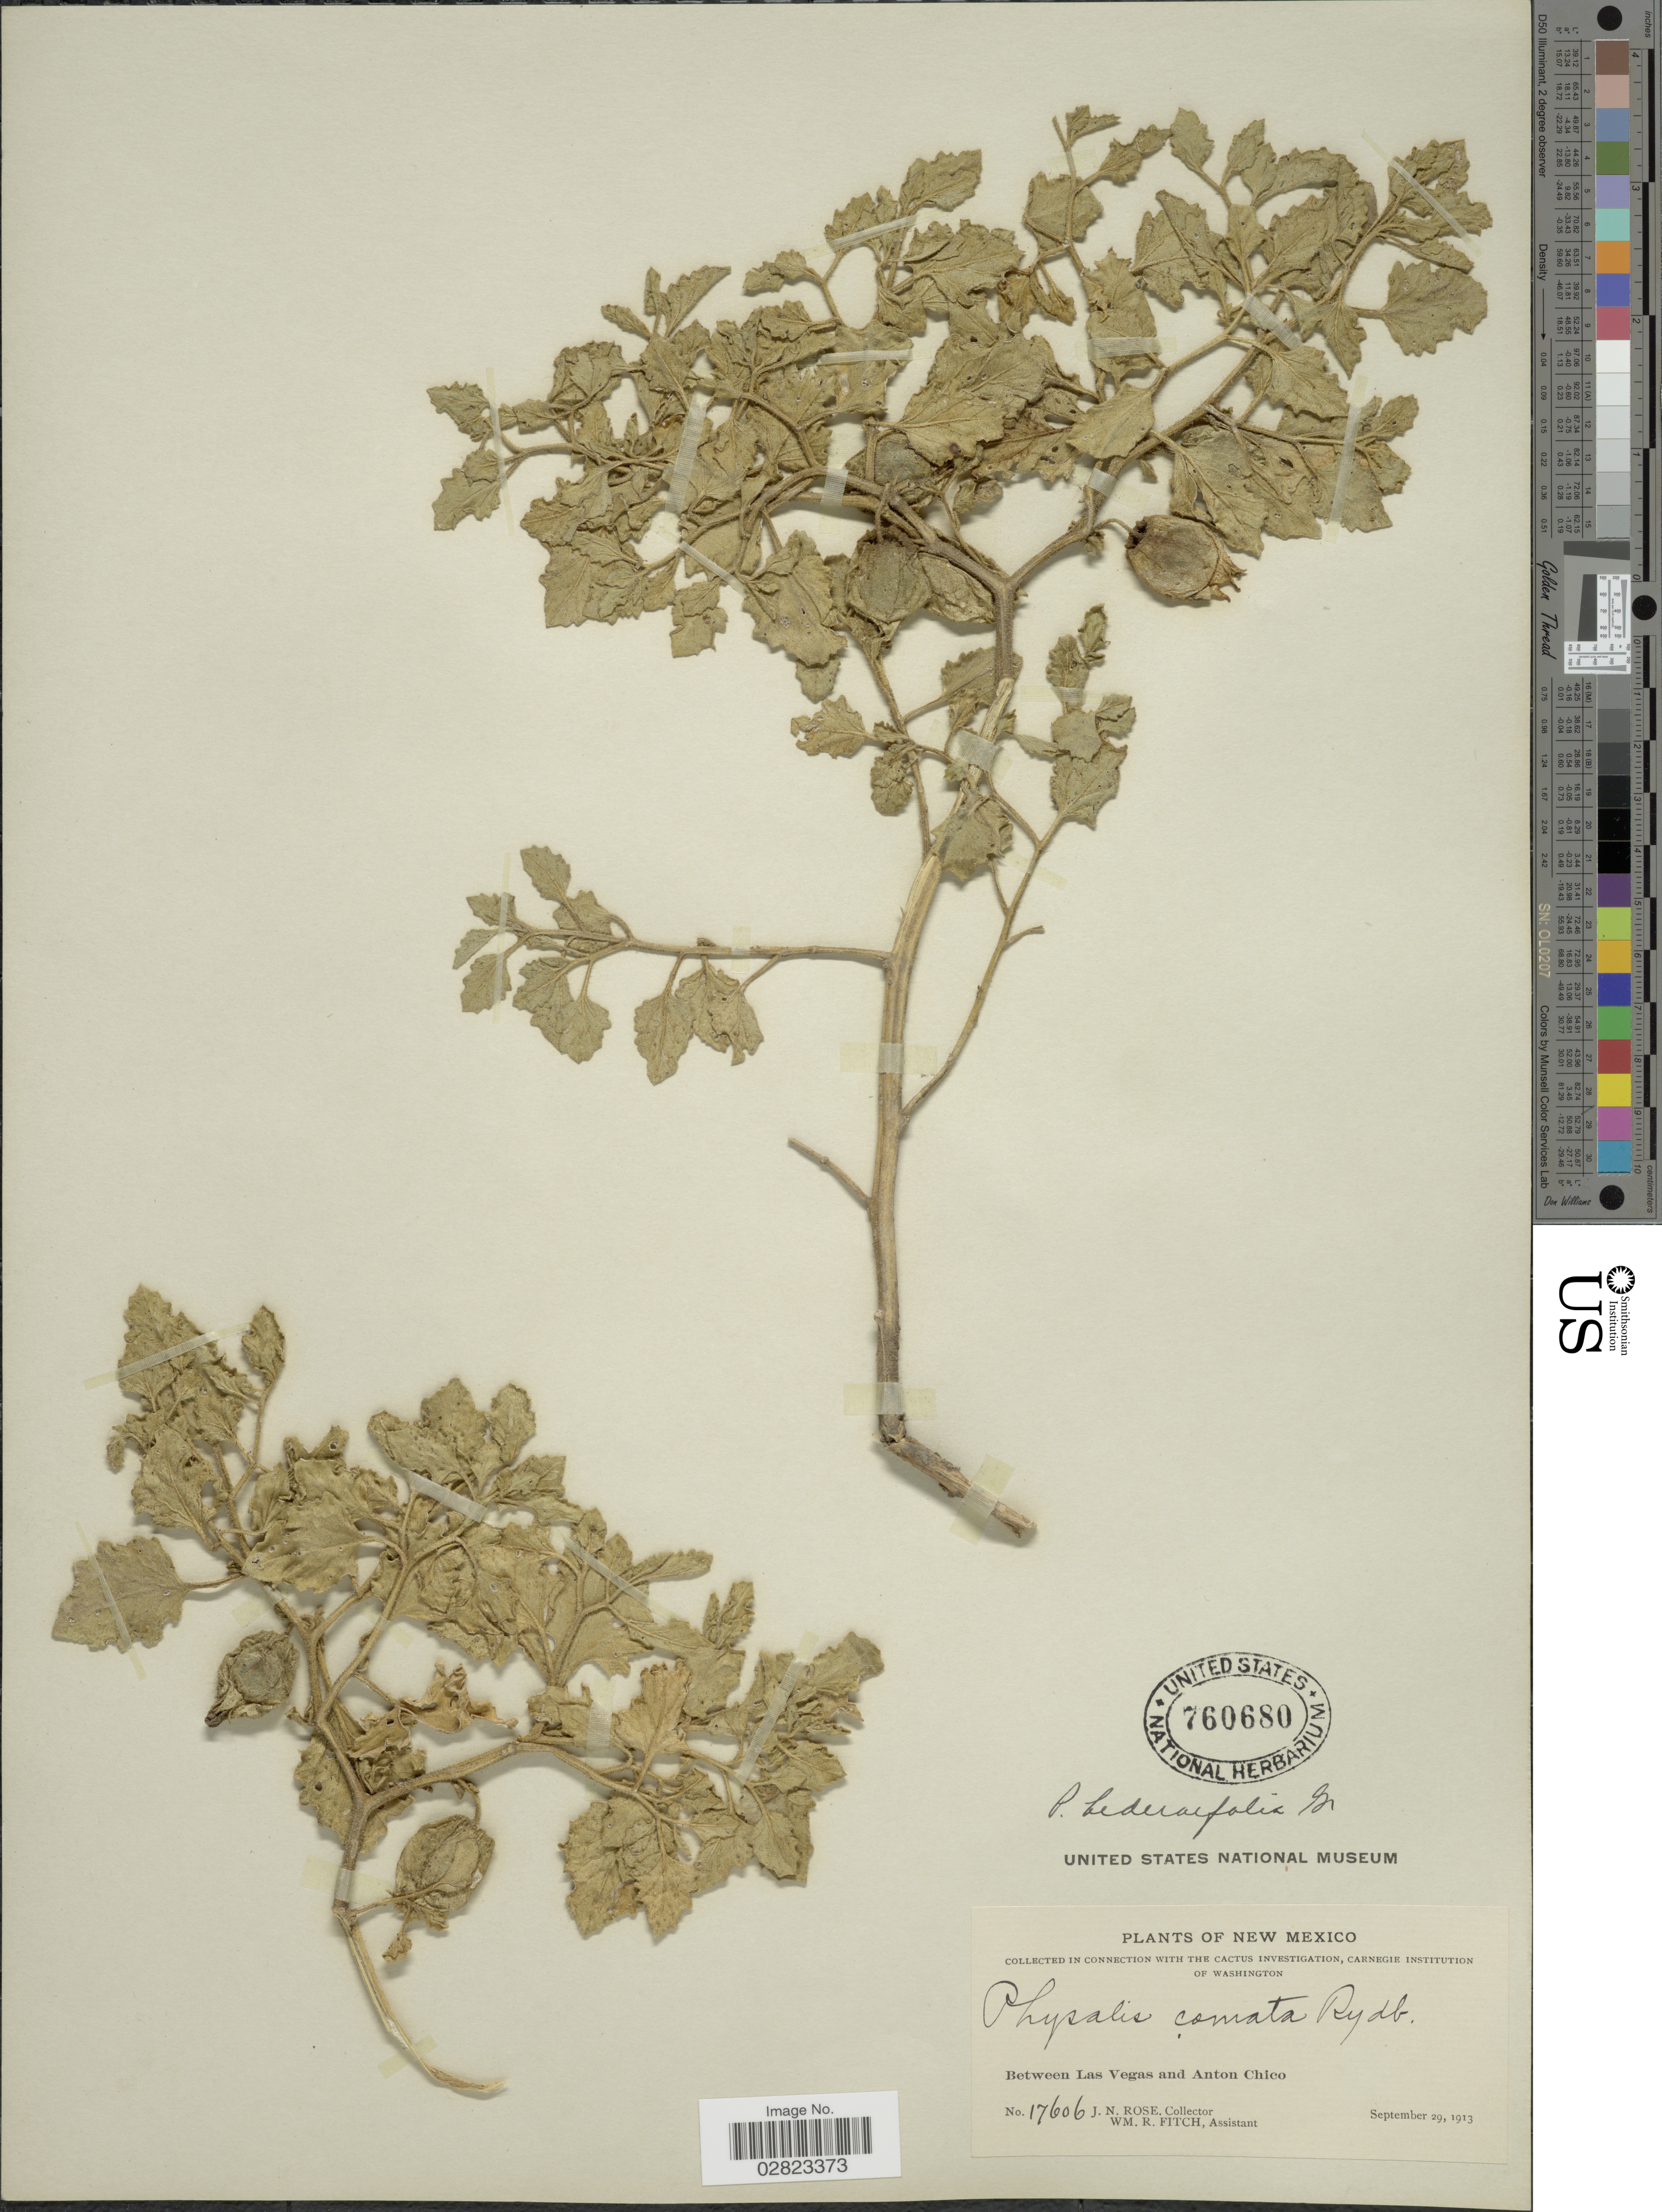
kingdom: Plantae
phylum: Tracheophyta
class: Magnoliopsida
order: Solanales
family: Solanaceae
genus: Physalis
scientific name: Physalis hederifolia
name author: A. Gray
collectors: J. N. Rose & W. R. Fitch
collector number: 17606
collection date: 1913-09-29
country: United States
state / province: New Mexico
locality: Between Las Vegas and Anton Chico.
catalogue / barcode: US 760680